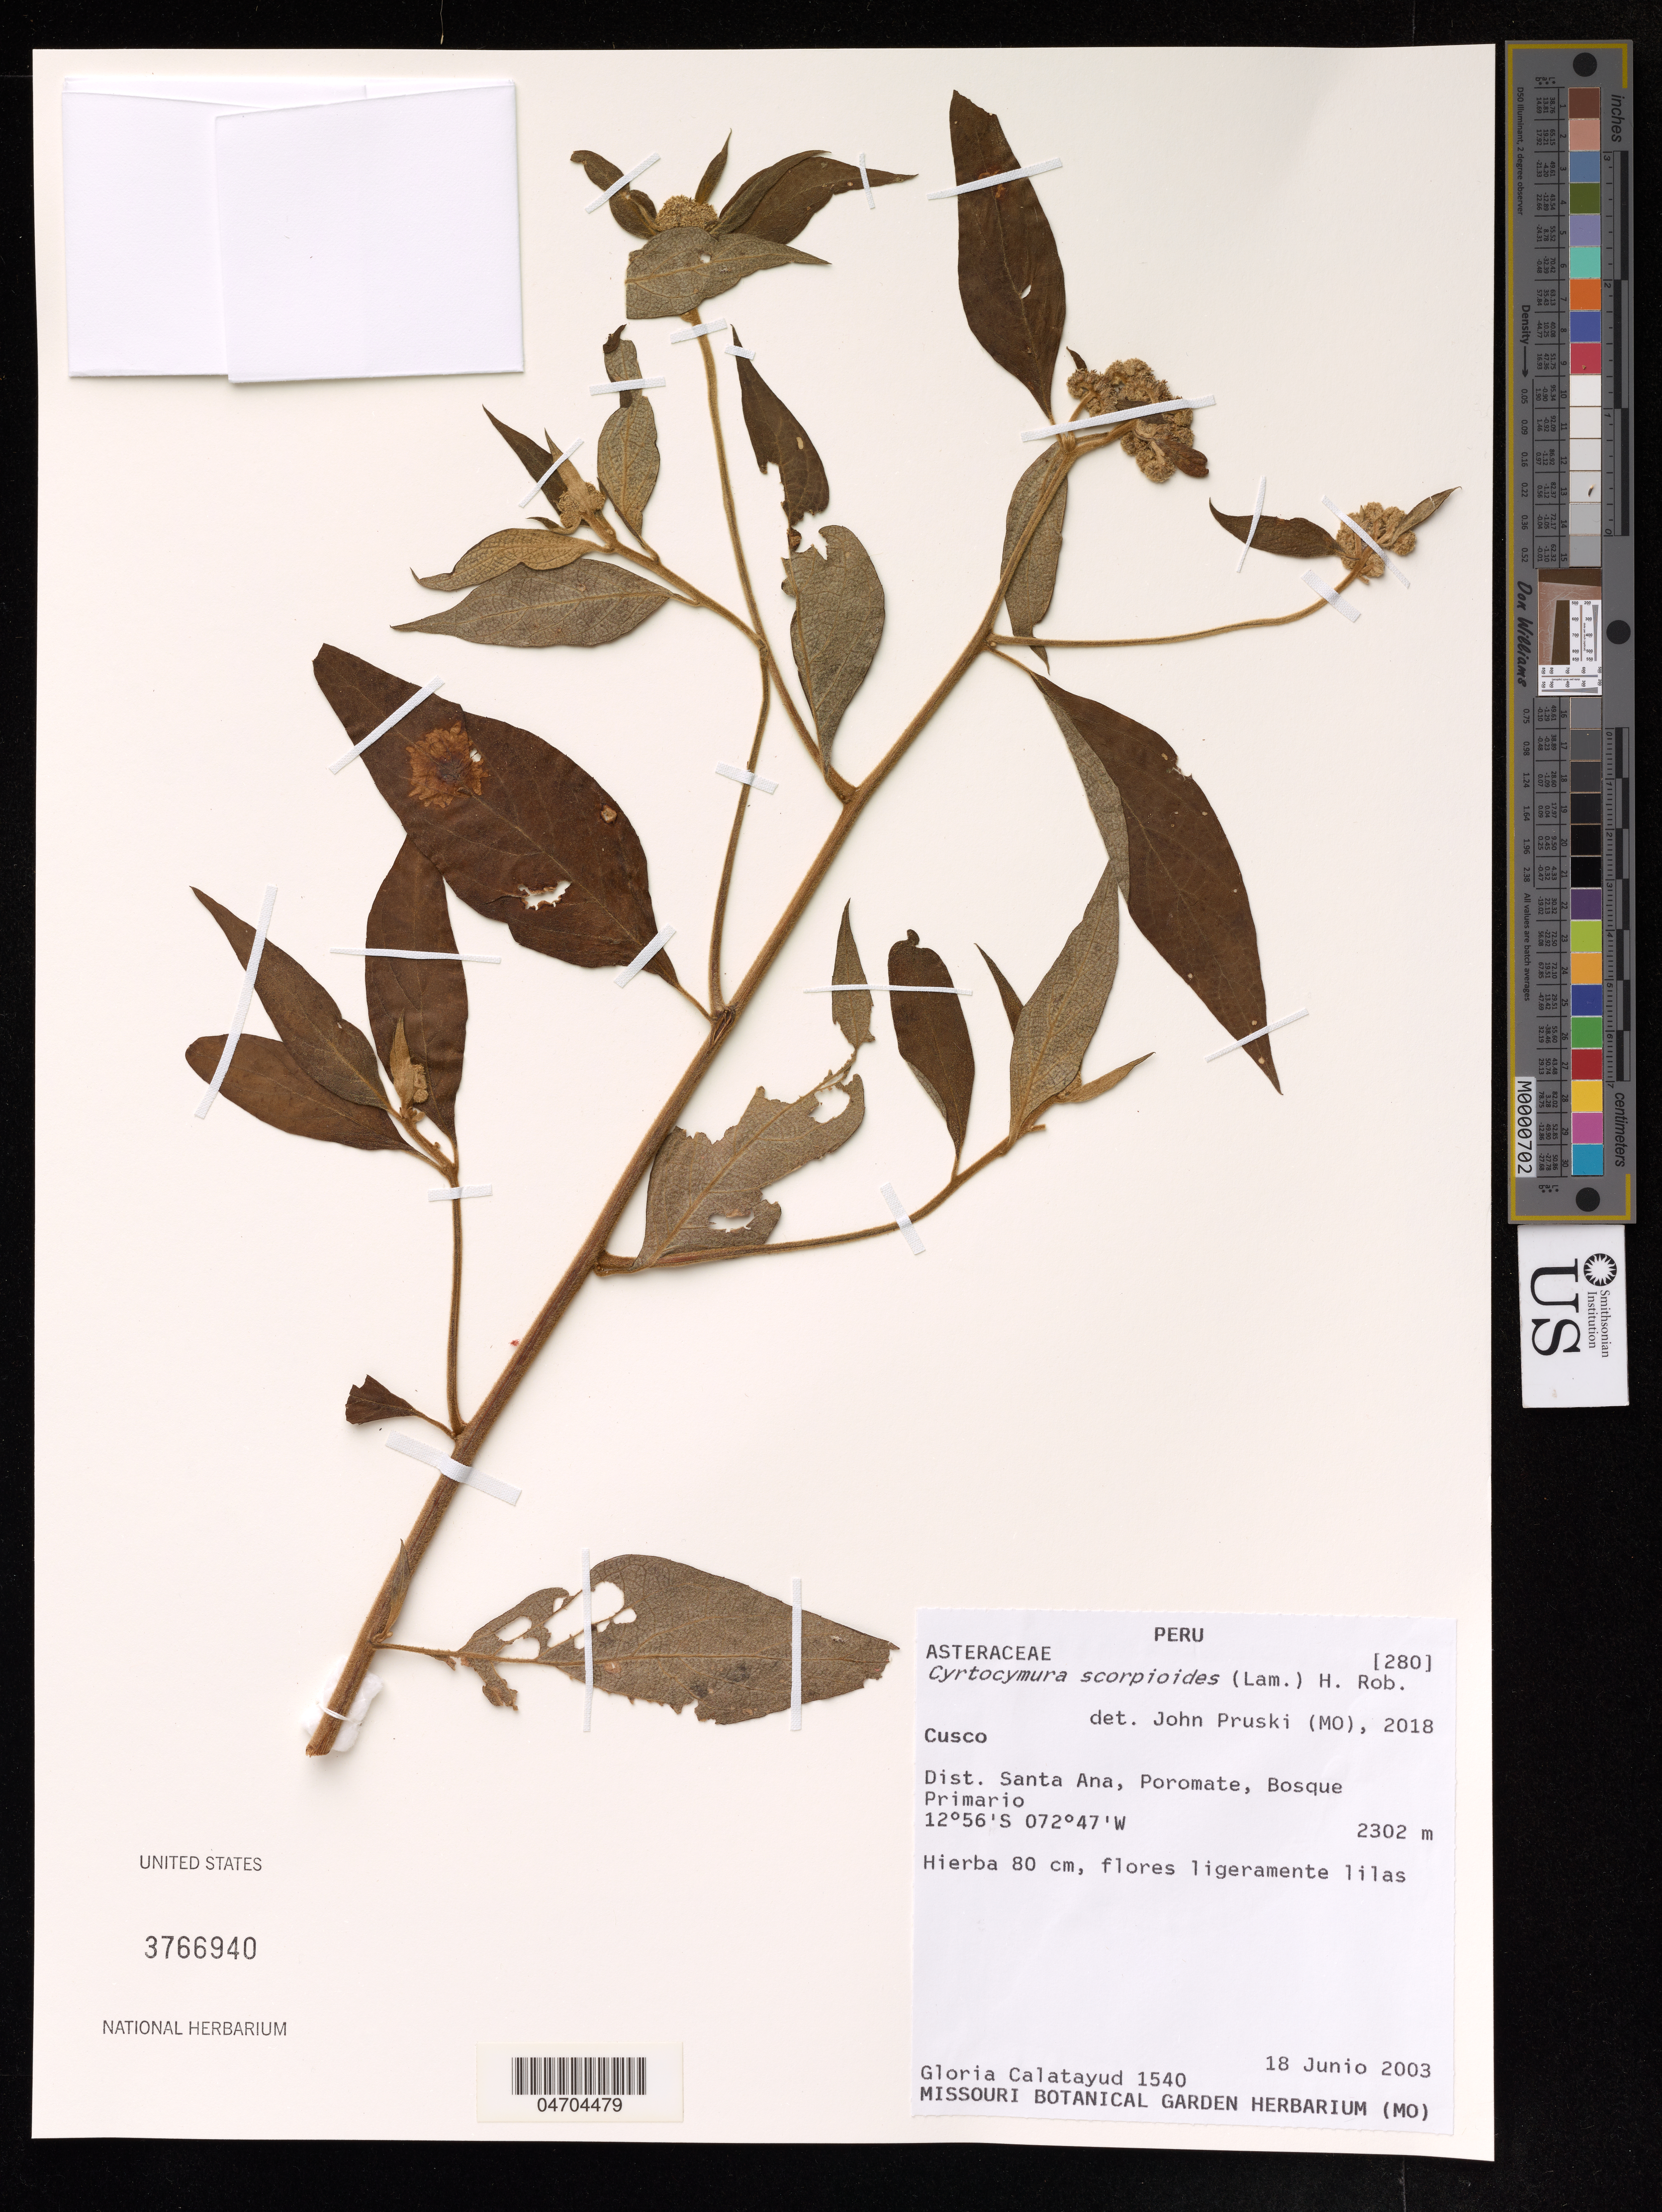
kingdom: Plantae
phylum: Tracheophyta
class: Magnoliopsida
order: Asterales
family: Asteraceae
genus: Cyrtocymura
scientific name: Cyrtocymura scorpioides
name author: (Lam.) H. Rob.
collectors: G. Calatayud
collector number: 1540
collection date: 2003-06-18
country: Peru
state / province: Cusco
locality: Dist. Santa Ana, Poromate, Bosque Primario.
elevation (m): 2302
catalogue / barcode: US 3766940